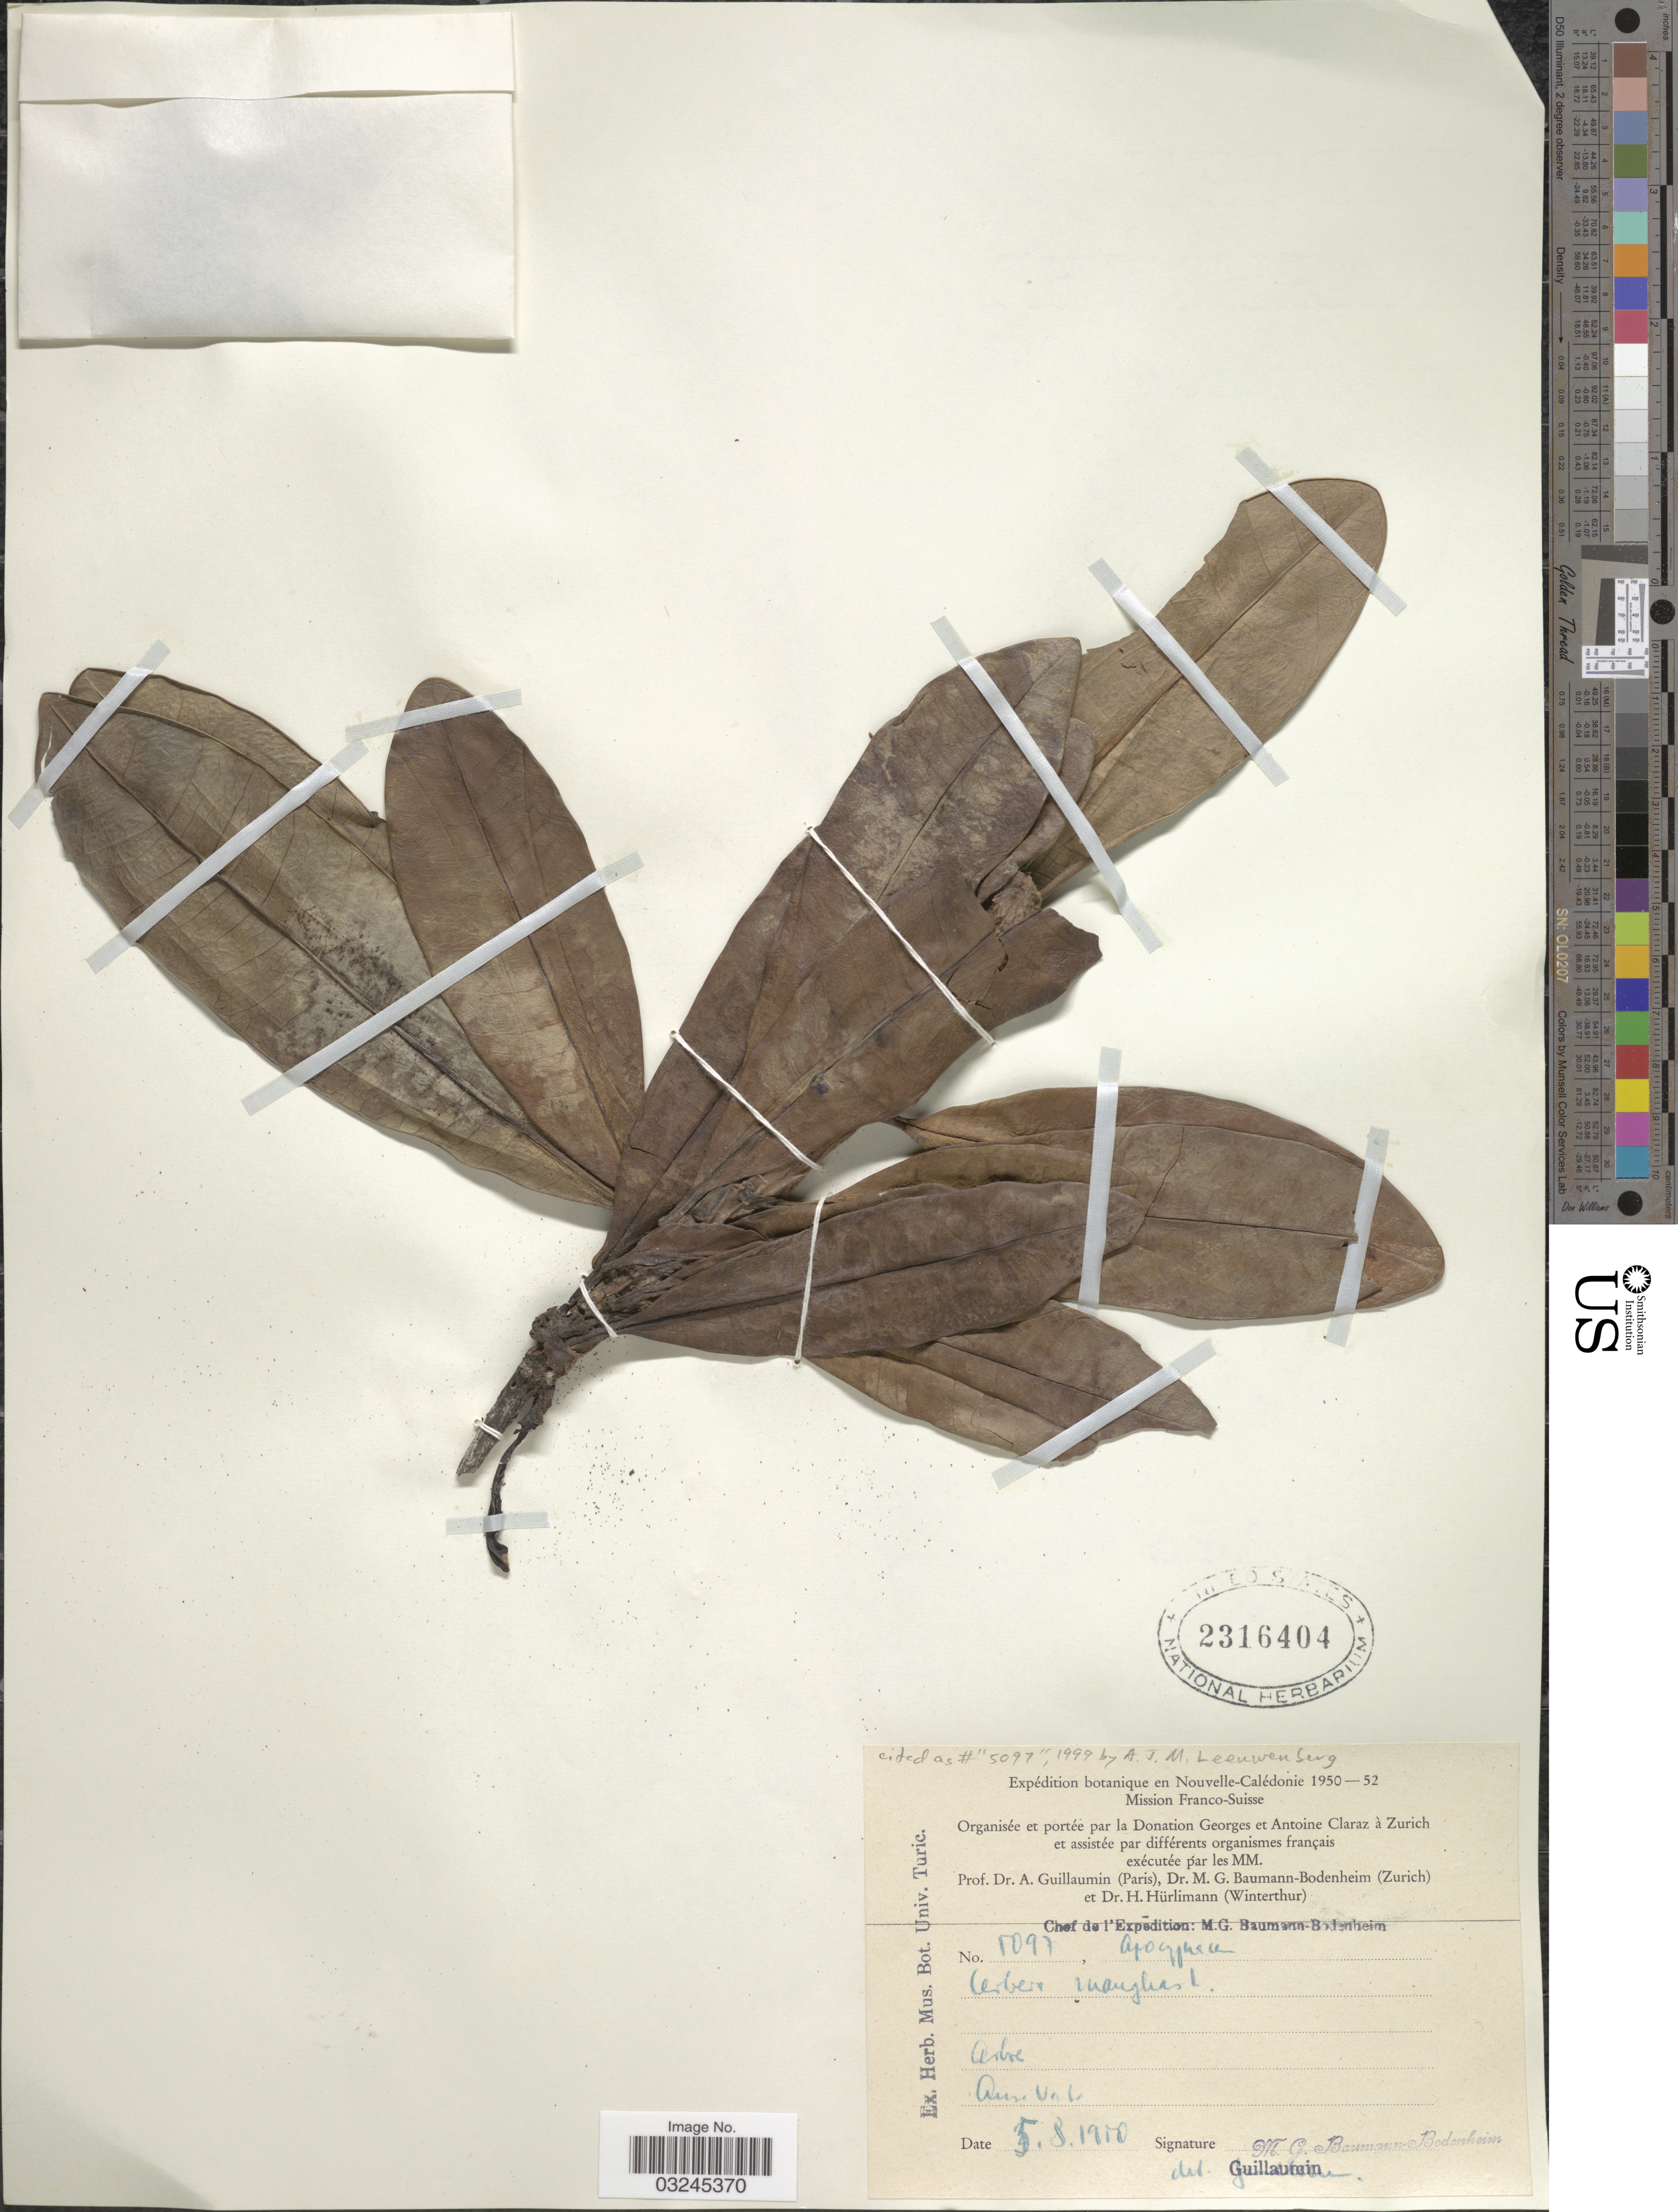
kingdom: Plantae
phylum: Tracheophyta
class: Magnoliopsida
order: Gentianales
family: Apocynaceae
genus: Cerbera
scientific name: Cerbera manghas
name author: L.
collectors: M. G. Baumann-Bodenheim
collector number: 5097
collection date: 1950-08-05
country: New Caledonia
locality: Anse Vata.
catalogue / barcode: US 2316404